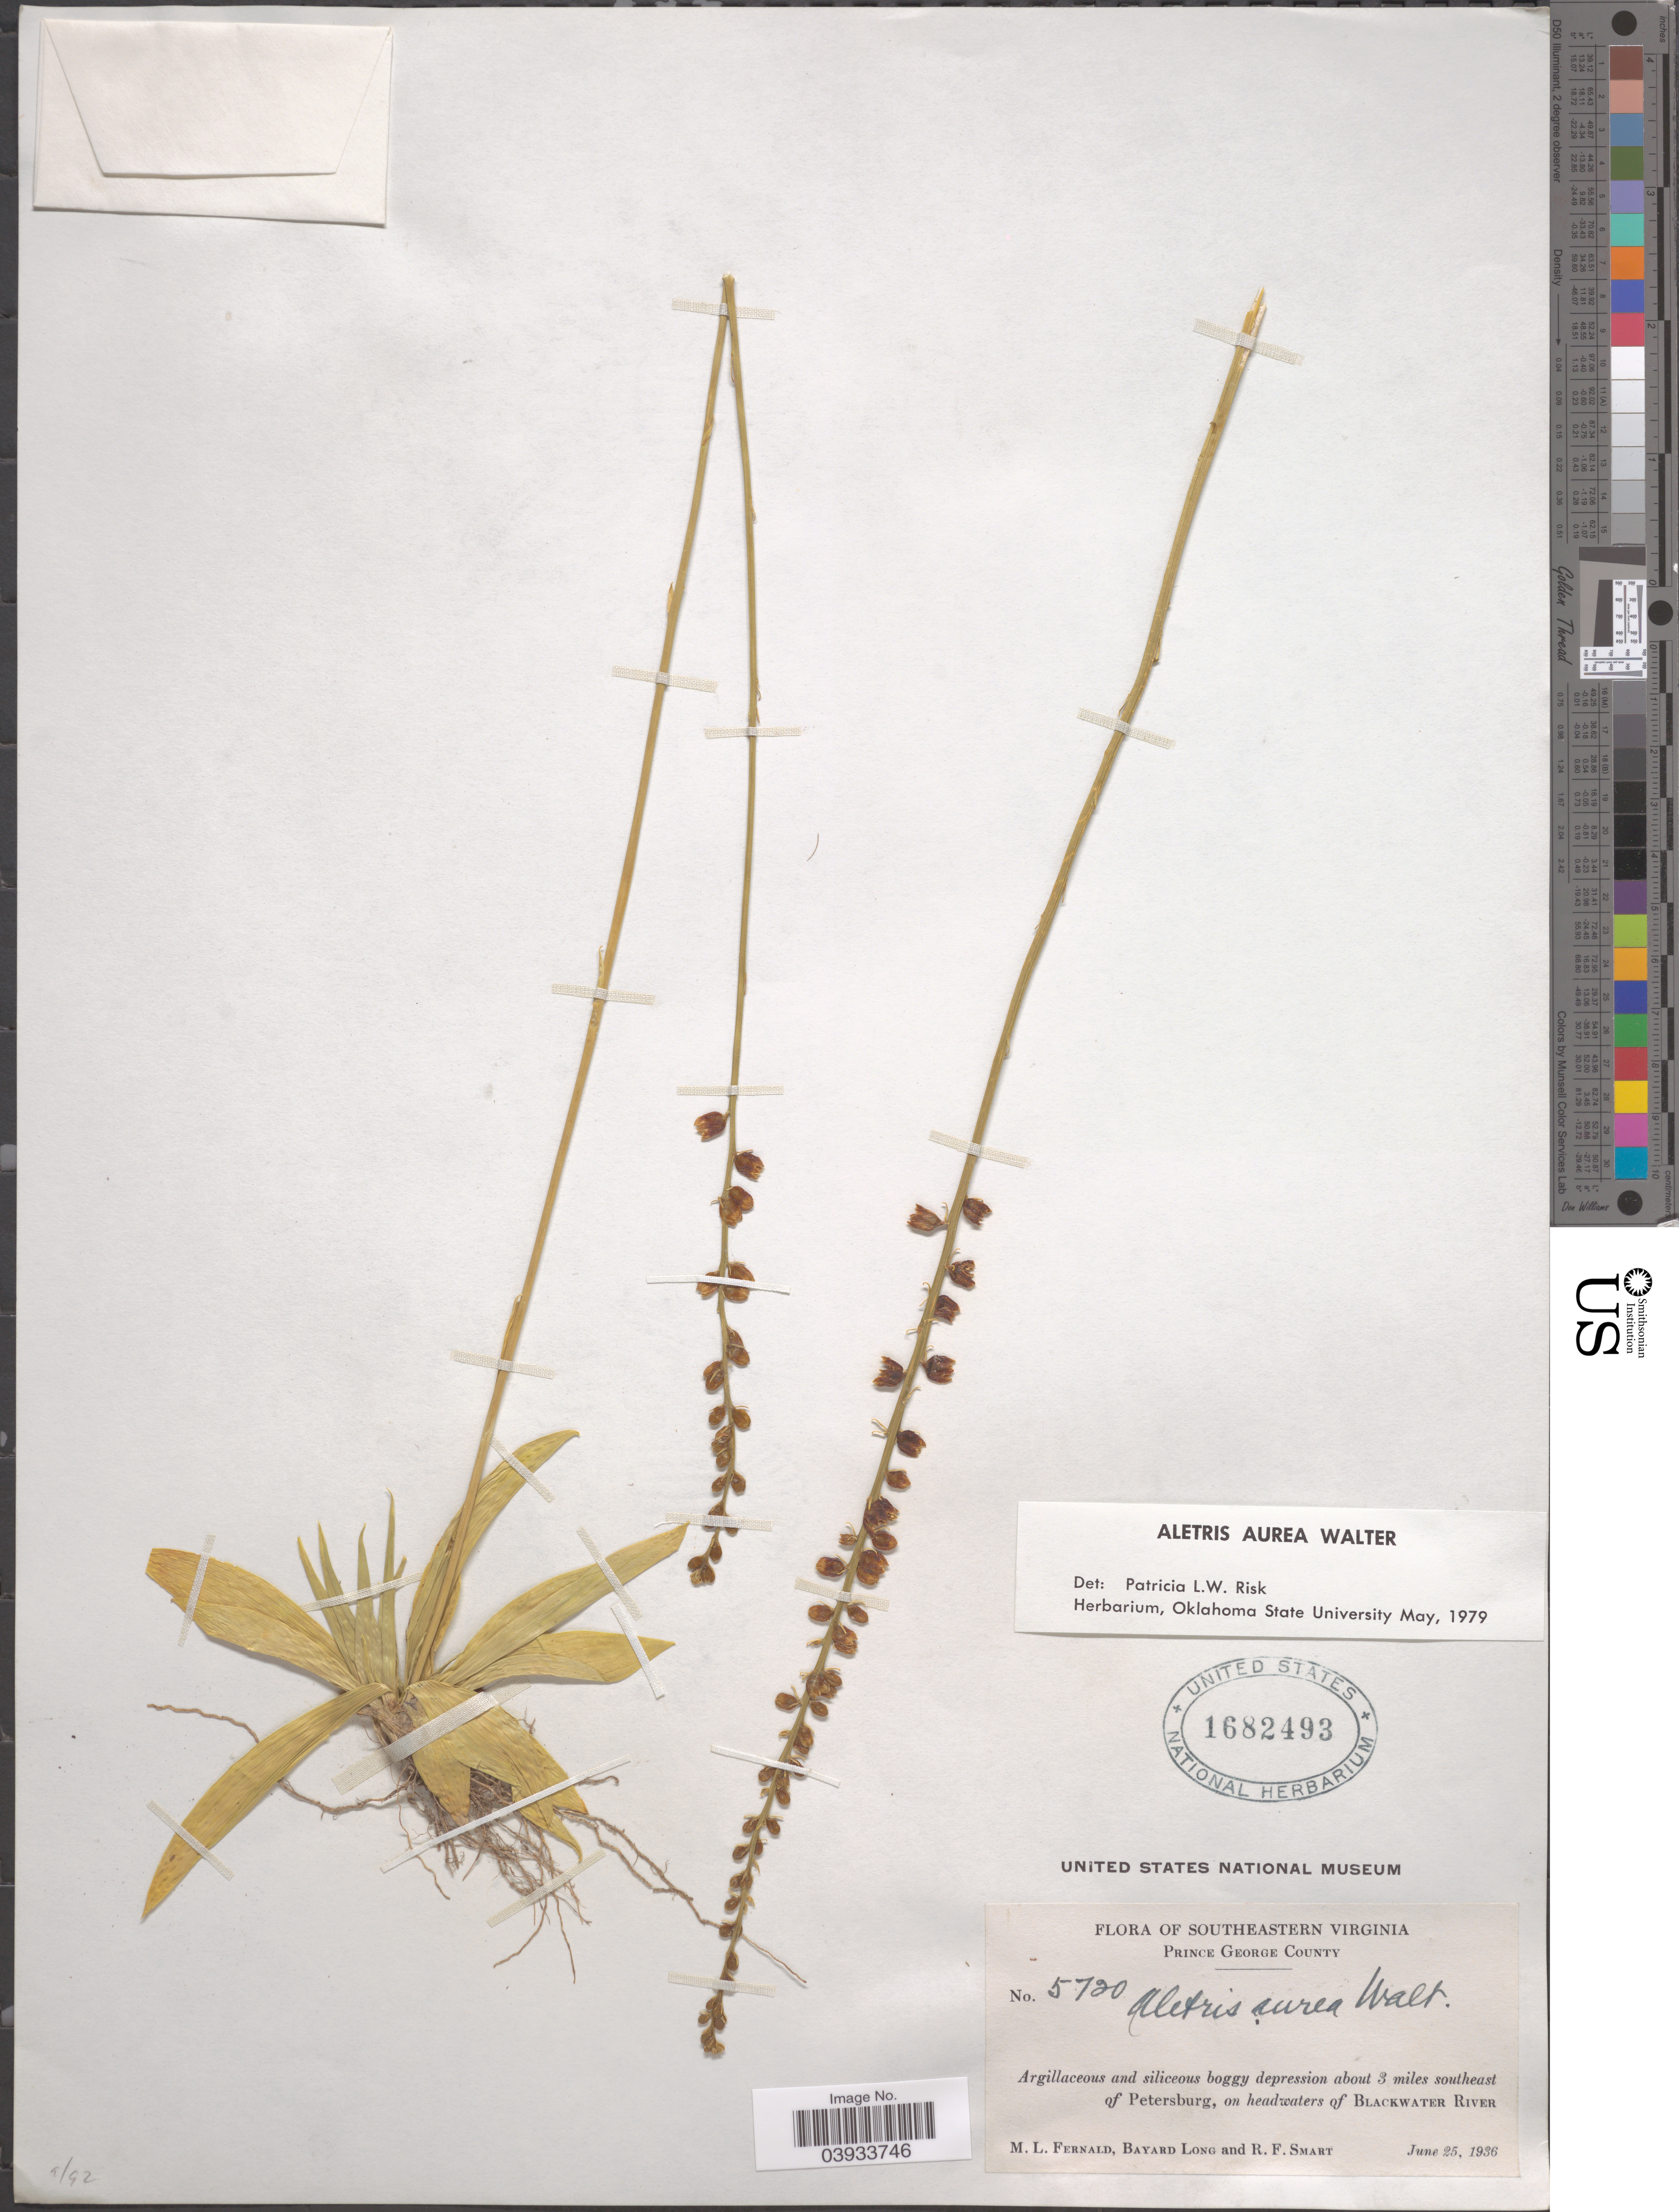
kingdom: Plantae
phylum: Tracheophyta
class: Liliopsida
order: Dioscoreales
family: Nartheciaceae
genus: Aletris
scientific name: Aletris aurea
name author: Walter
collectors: M. L. Fernald, B. Long & R. Smart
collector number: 5720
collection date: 1936-06-25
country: United States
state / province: Virginia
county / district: Prince George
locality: Southeastern Virginia. Prince George County. About 3 miles sdoutheast of Petersburg, on headwaters of Blackwaters River.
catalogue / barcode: US 1682493